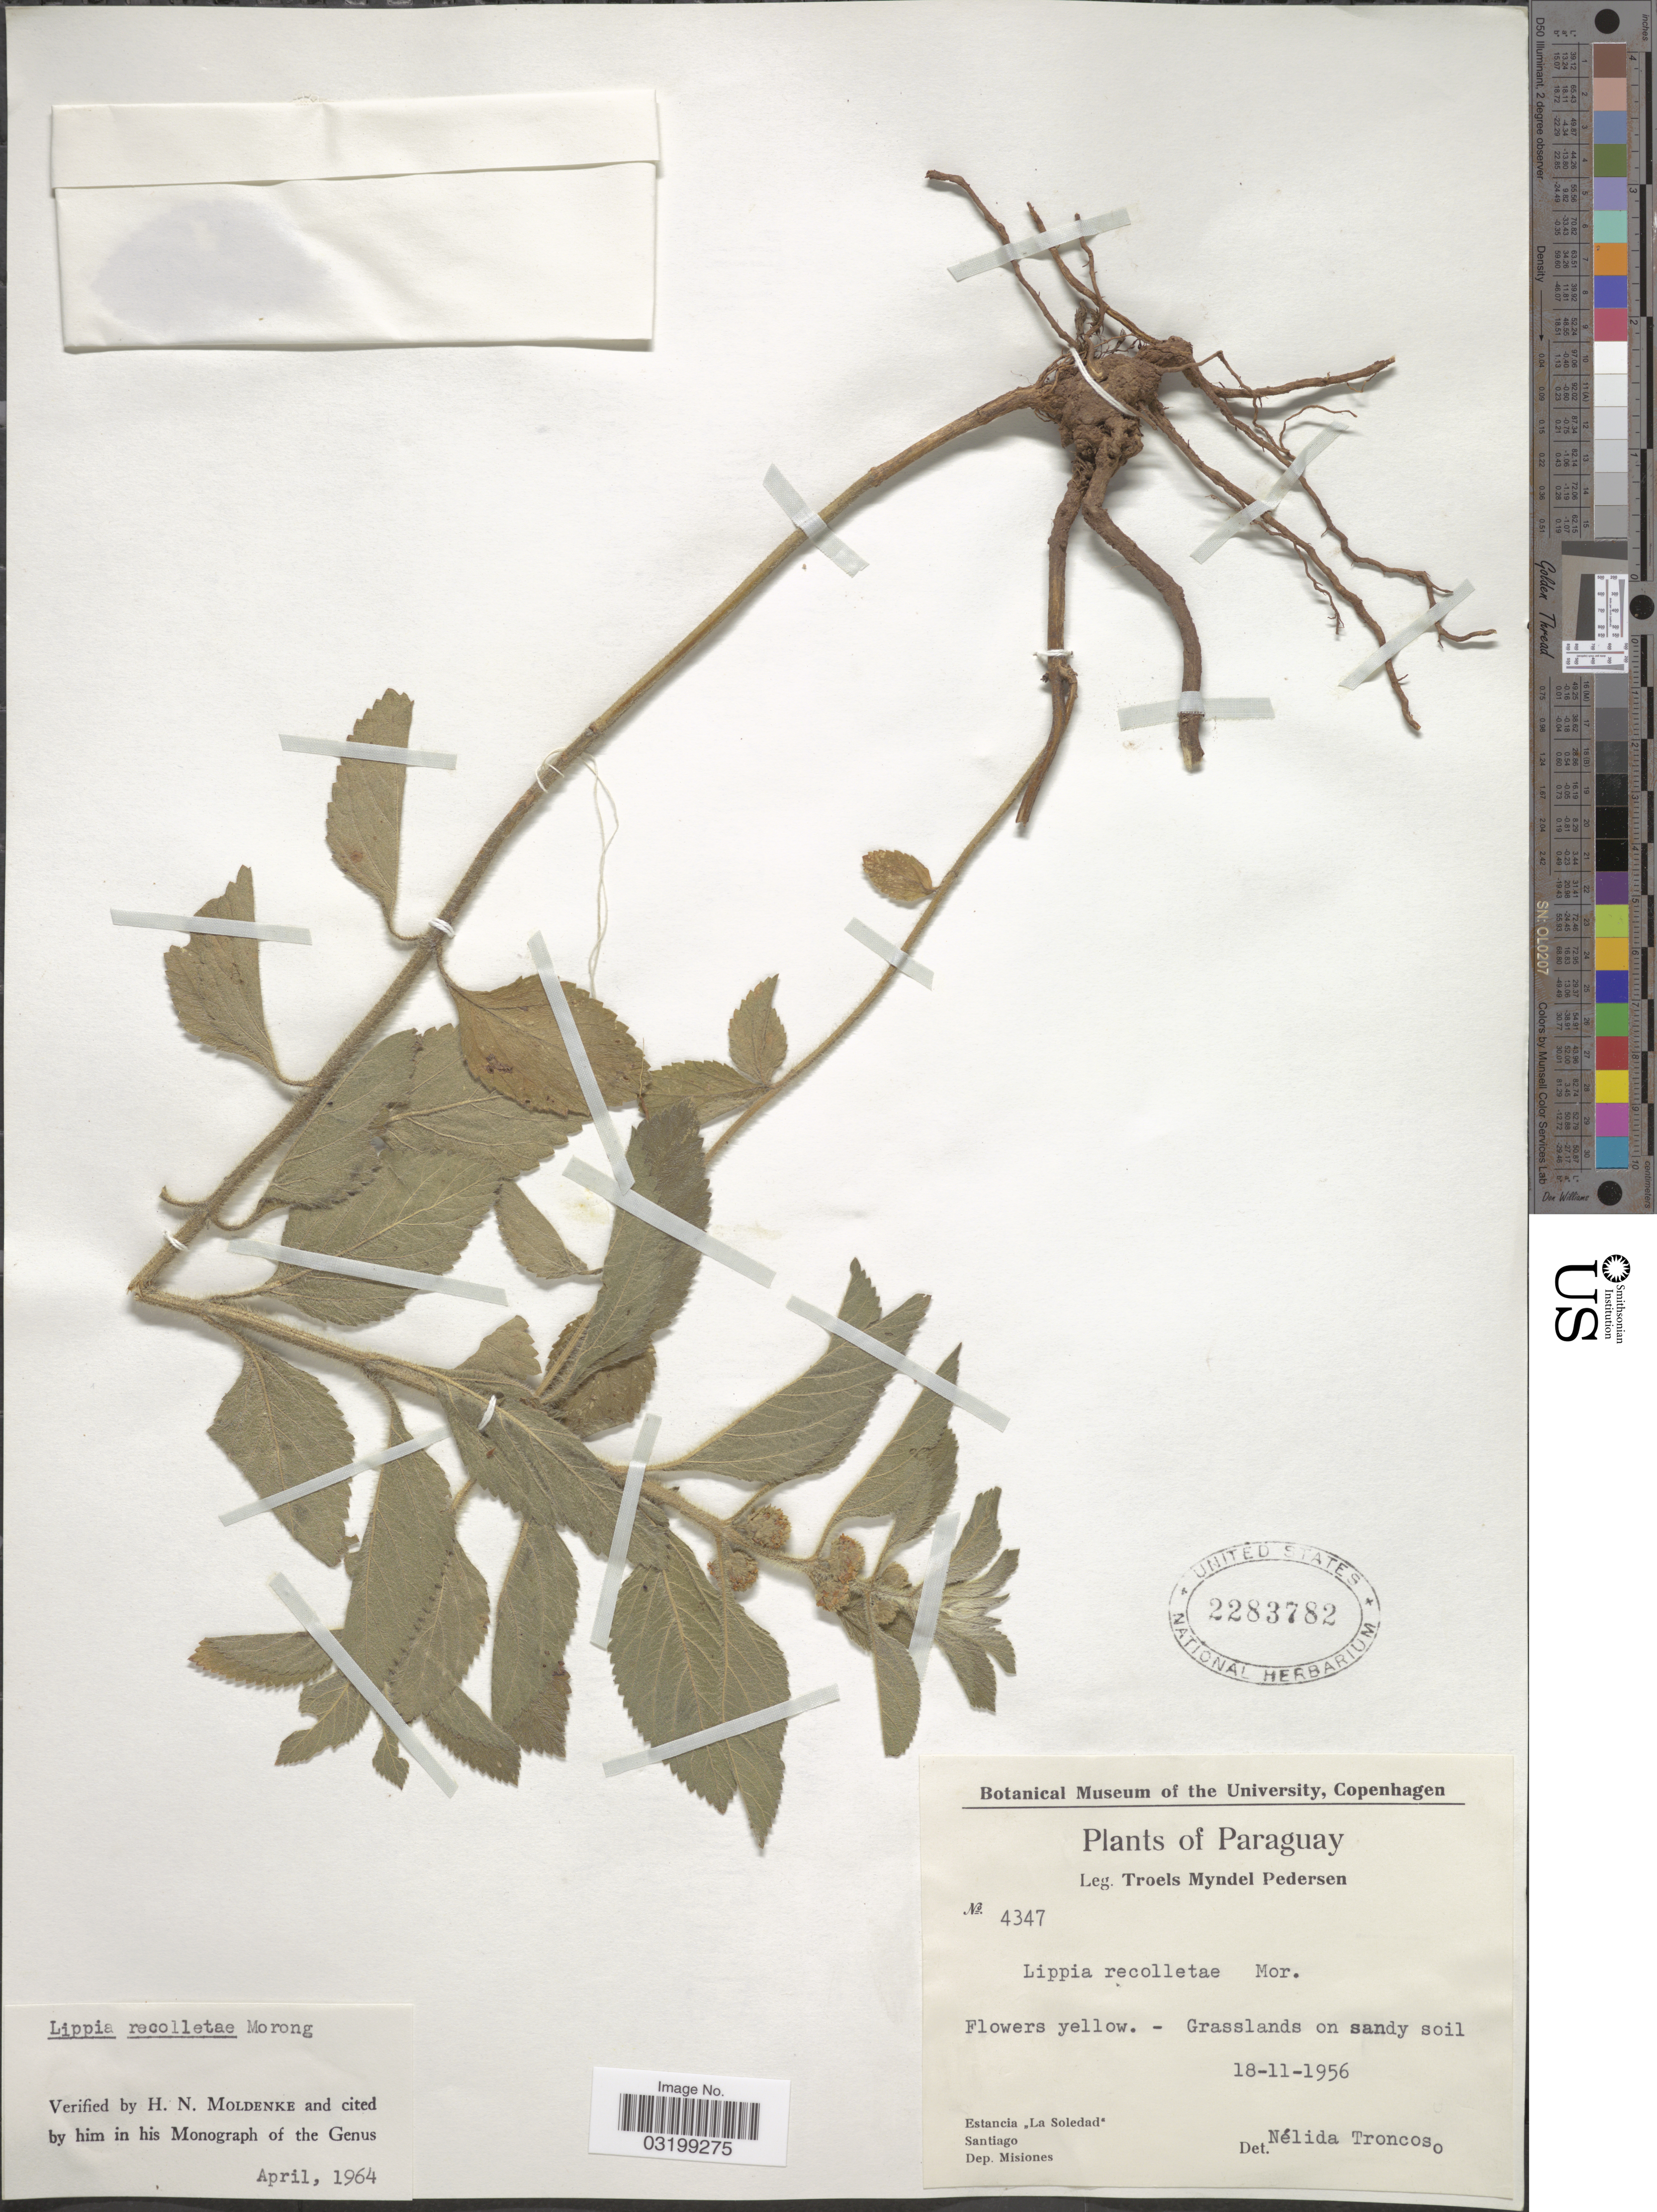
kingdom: Plantae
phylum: Tracheophyta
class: Magnoliopsida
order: Lamiales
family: Verbenaceae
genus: Lippia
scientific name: Lippia recolletae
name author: Morong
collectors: T. Pederson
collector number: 4347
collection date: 1956-11-18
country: Paraguay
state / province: Misiones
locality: Estancia "La Soledad". Santiago. Dep. Misiones.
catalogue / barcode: US 2283782